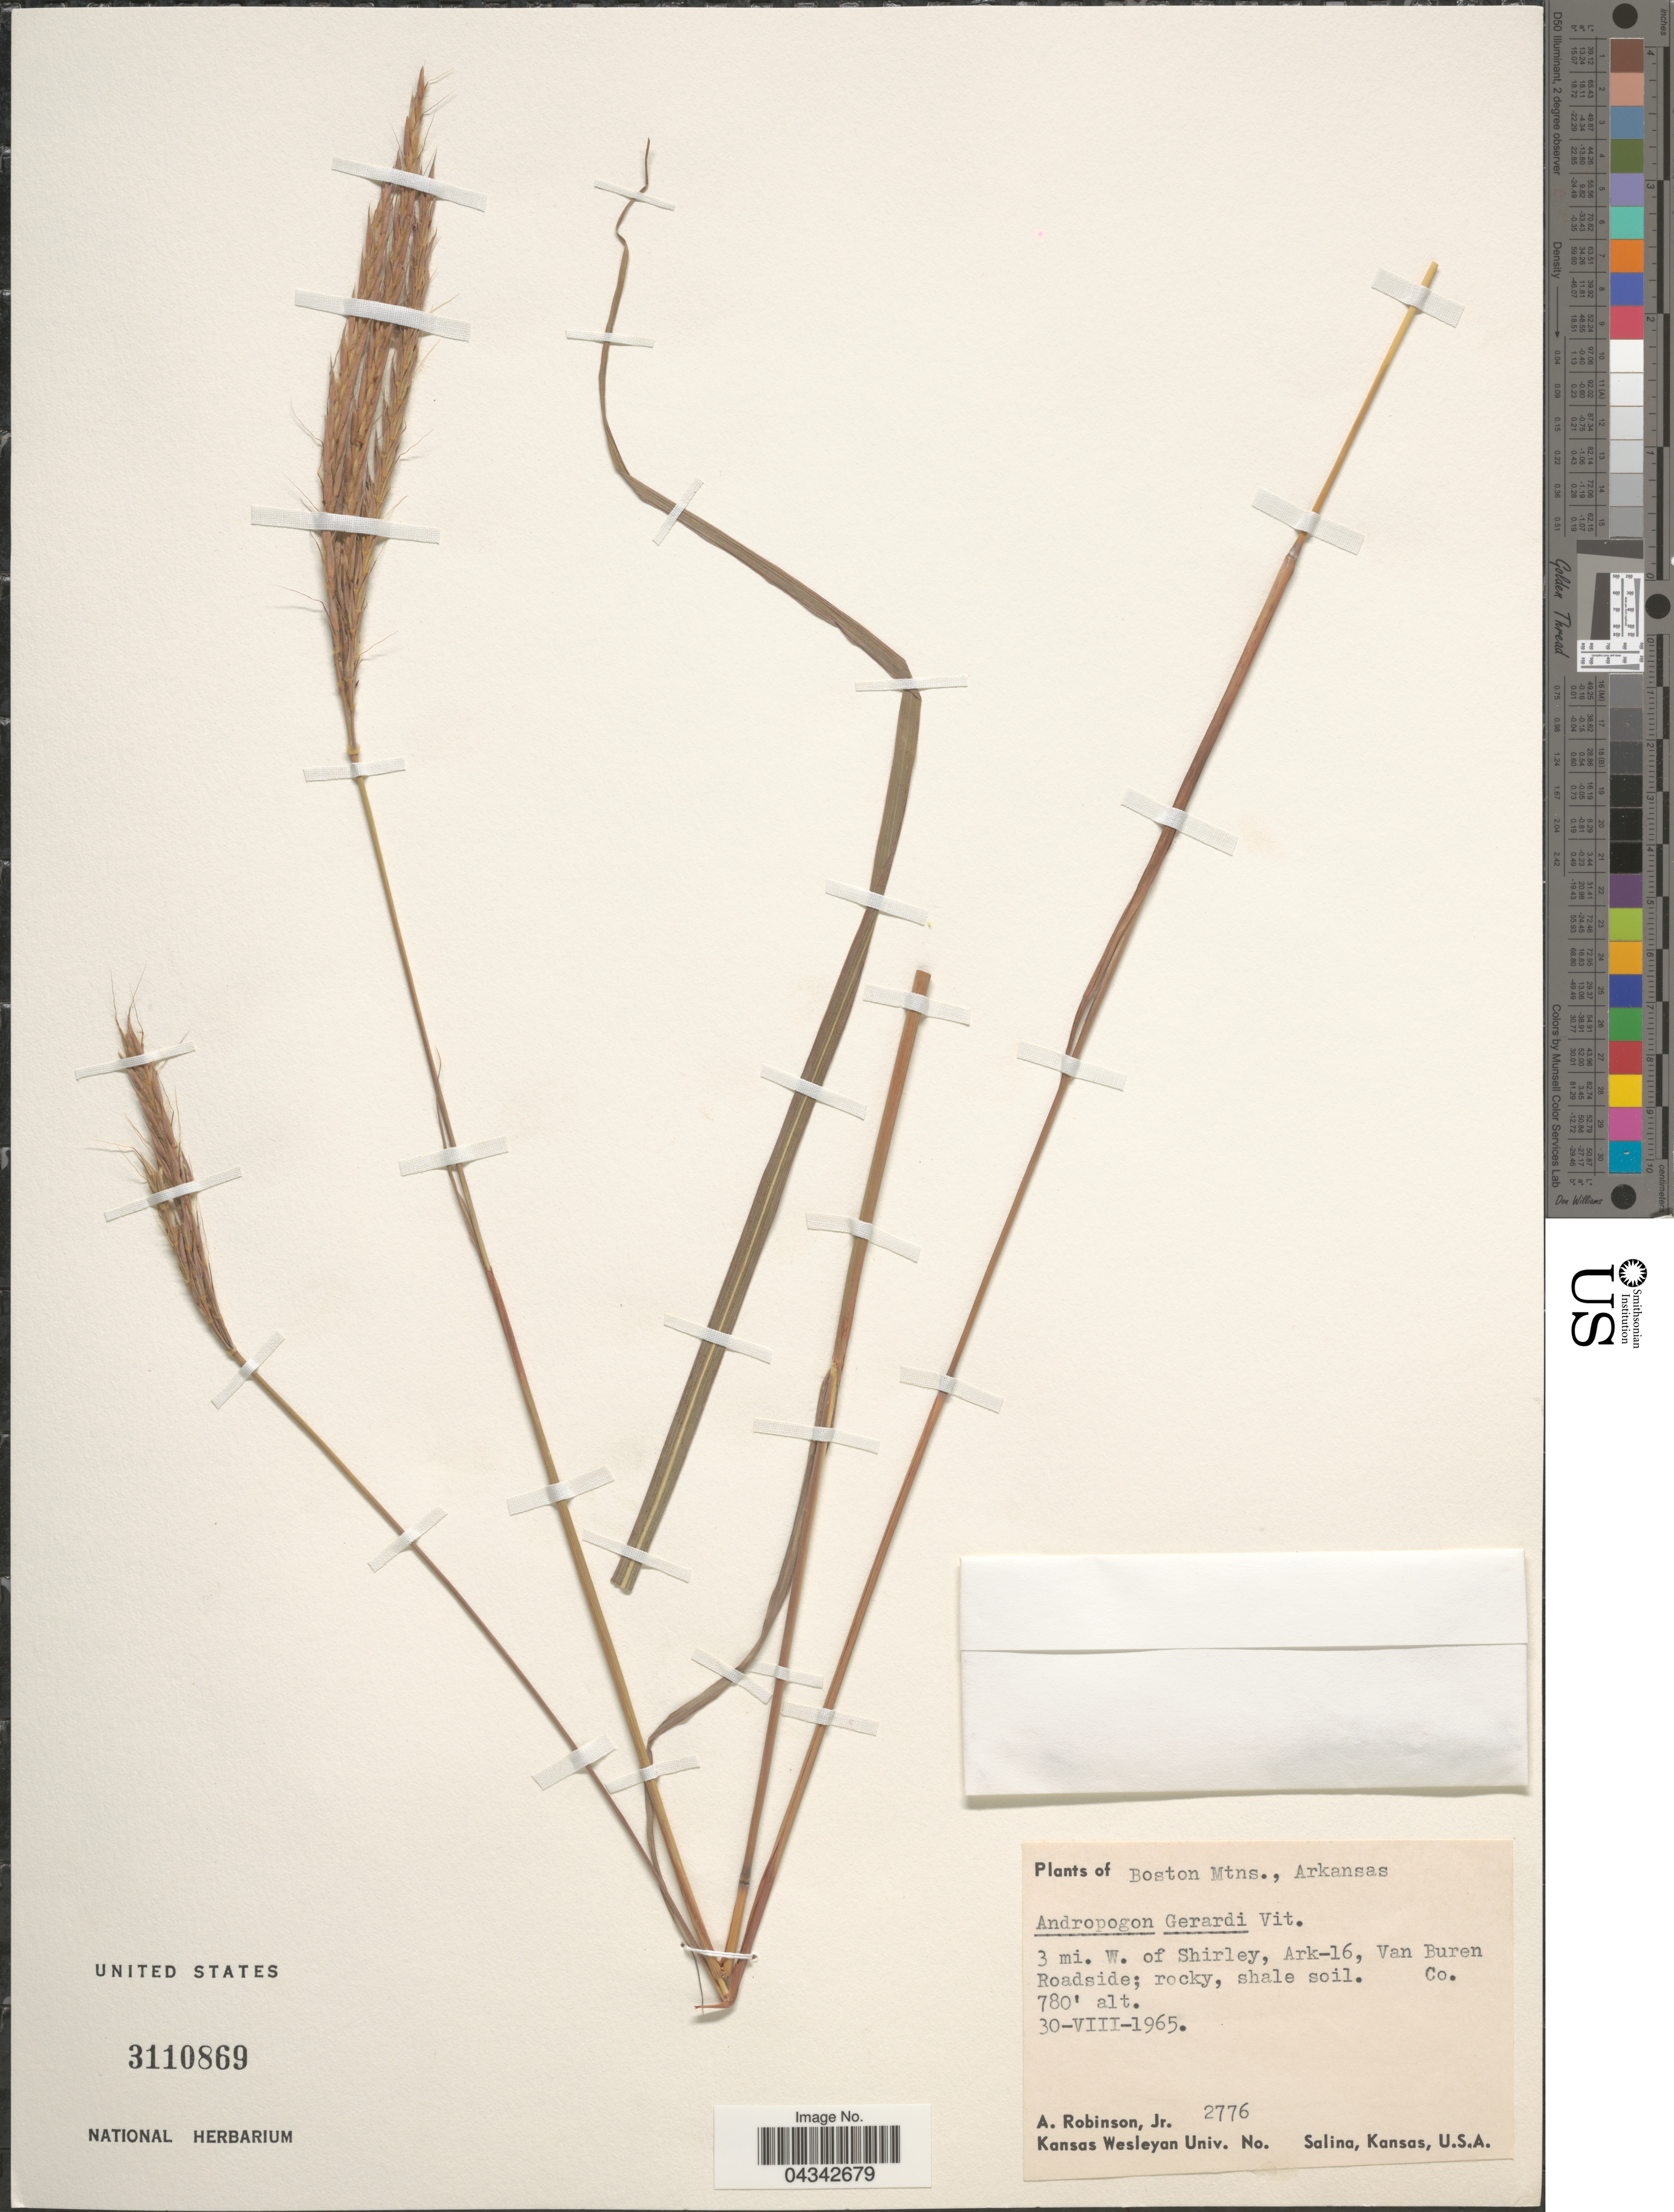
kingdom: Plantae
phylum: Tracheophyta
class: Liliopsida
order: Poales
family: Poaceae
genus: Andropogon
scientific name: Andropogon gerardii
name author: Vitman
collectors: A. Robinson Jr.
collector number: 2776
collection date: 1965-08-30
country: United States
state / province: Arkansas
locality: Boston Mtns. 3 mi. W. of Shirley, Ark-16, Van Buren Co.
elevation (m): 238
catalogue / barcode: US 3110869